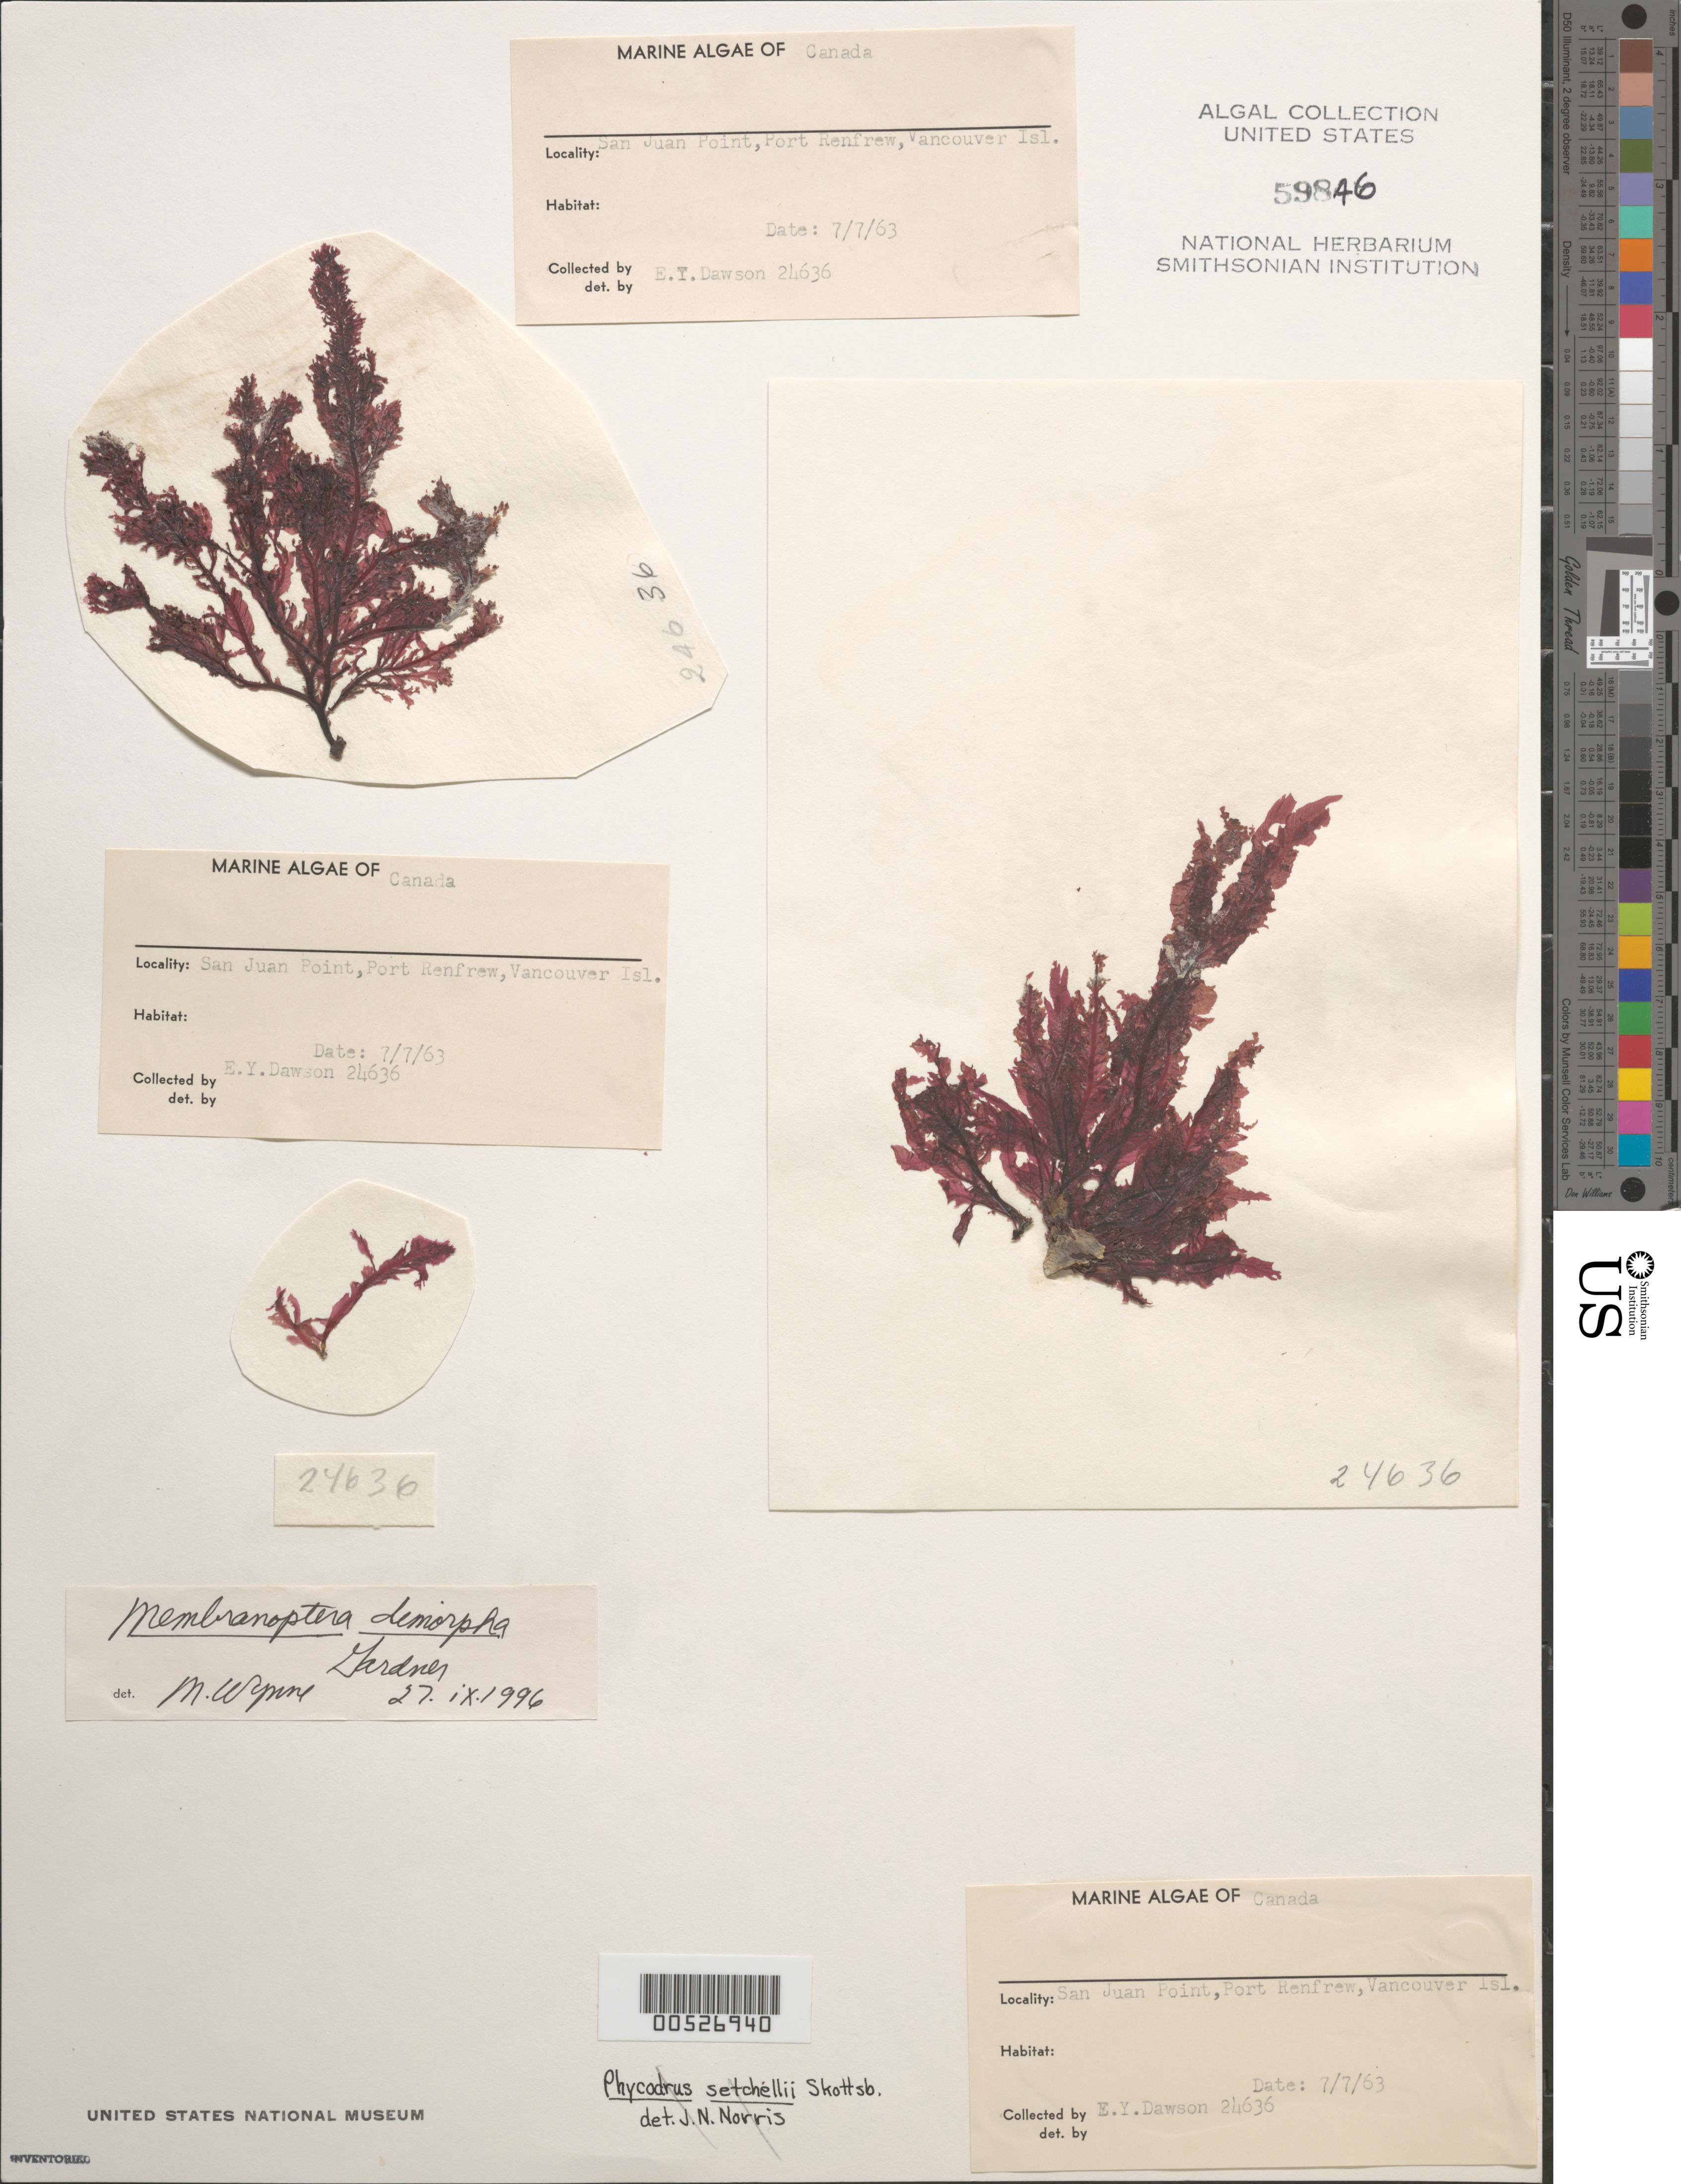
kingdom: Plantae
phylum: Rhodophyta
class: Florideophyceae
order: Ceramiales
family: Delesseriaceae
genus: Membranoptera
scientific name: Membranoptera platyphylla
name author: (Setch. & N.L. Gardner) Kylin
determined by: Algae name updating Project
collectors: E. Y. Dawson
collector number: EYD 24636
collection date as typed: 07 Jul 1963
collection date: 1963-07-07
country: Canada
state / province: British Columbia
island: Vancouver Island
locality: San Juan Point, Port Renfrew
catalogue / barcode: US 59846